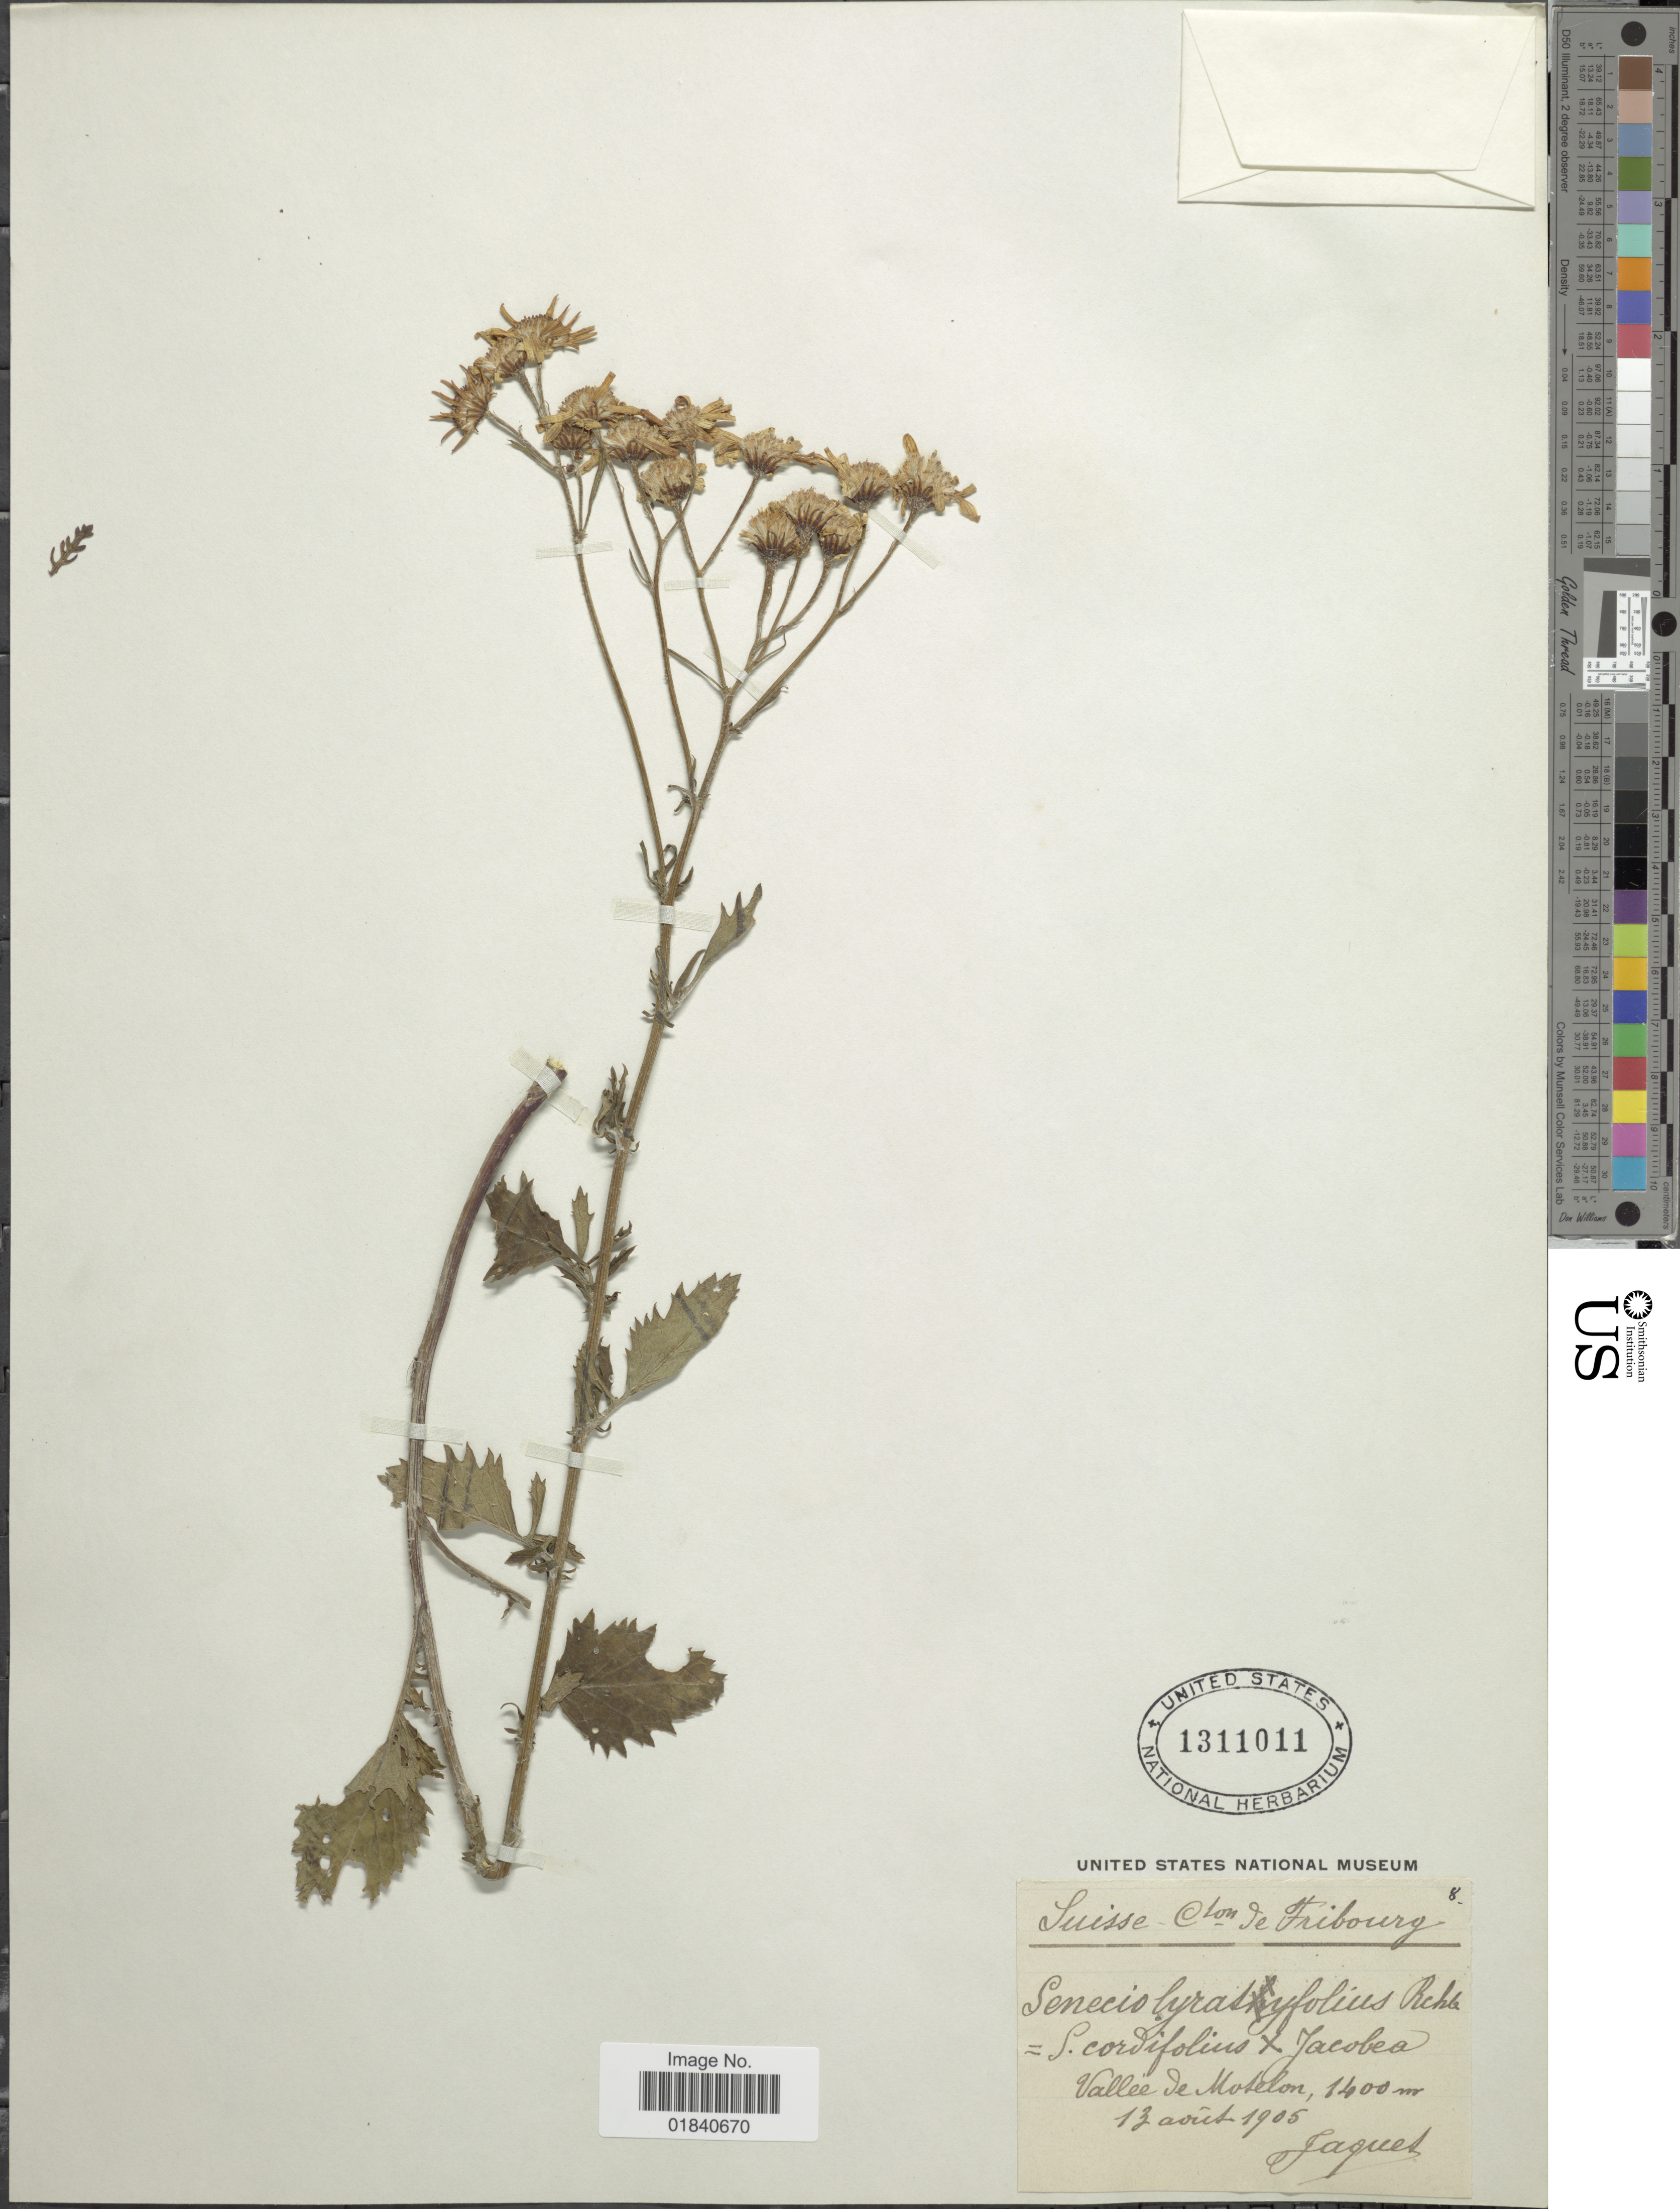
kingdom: Plantae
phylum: Tracheophyta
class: Magnoliopsida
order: Asterales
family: Asteraceae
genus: Senecio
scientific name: Senecio lyratifolius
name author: Rchb.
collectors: -. Jaquel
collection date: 1905-04-13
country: Switzerland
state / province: Fribourg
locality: Vallee de Motèlon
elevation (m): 1400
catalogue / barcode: US 1311011